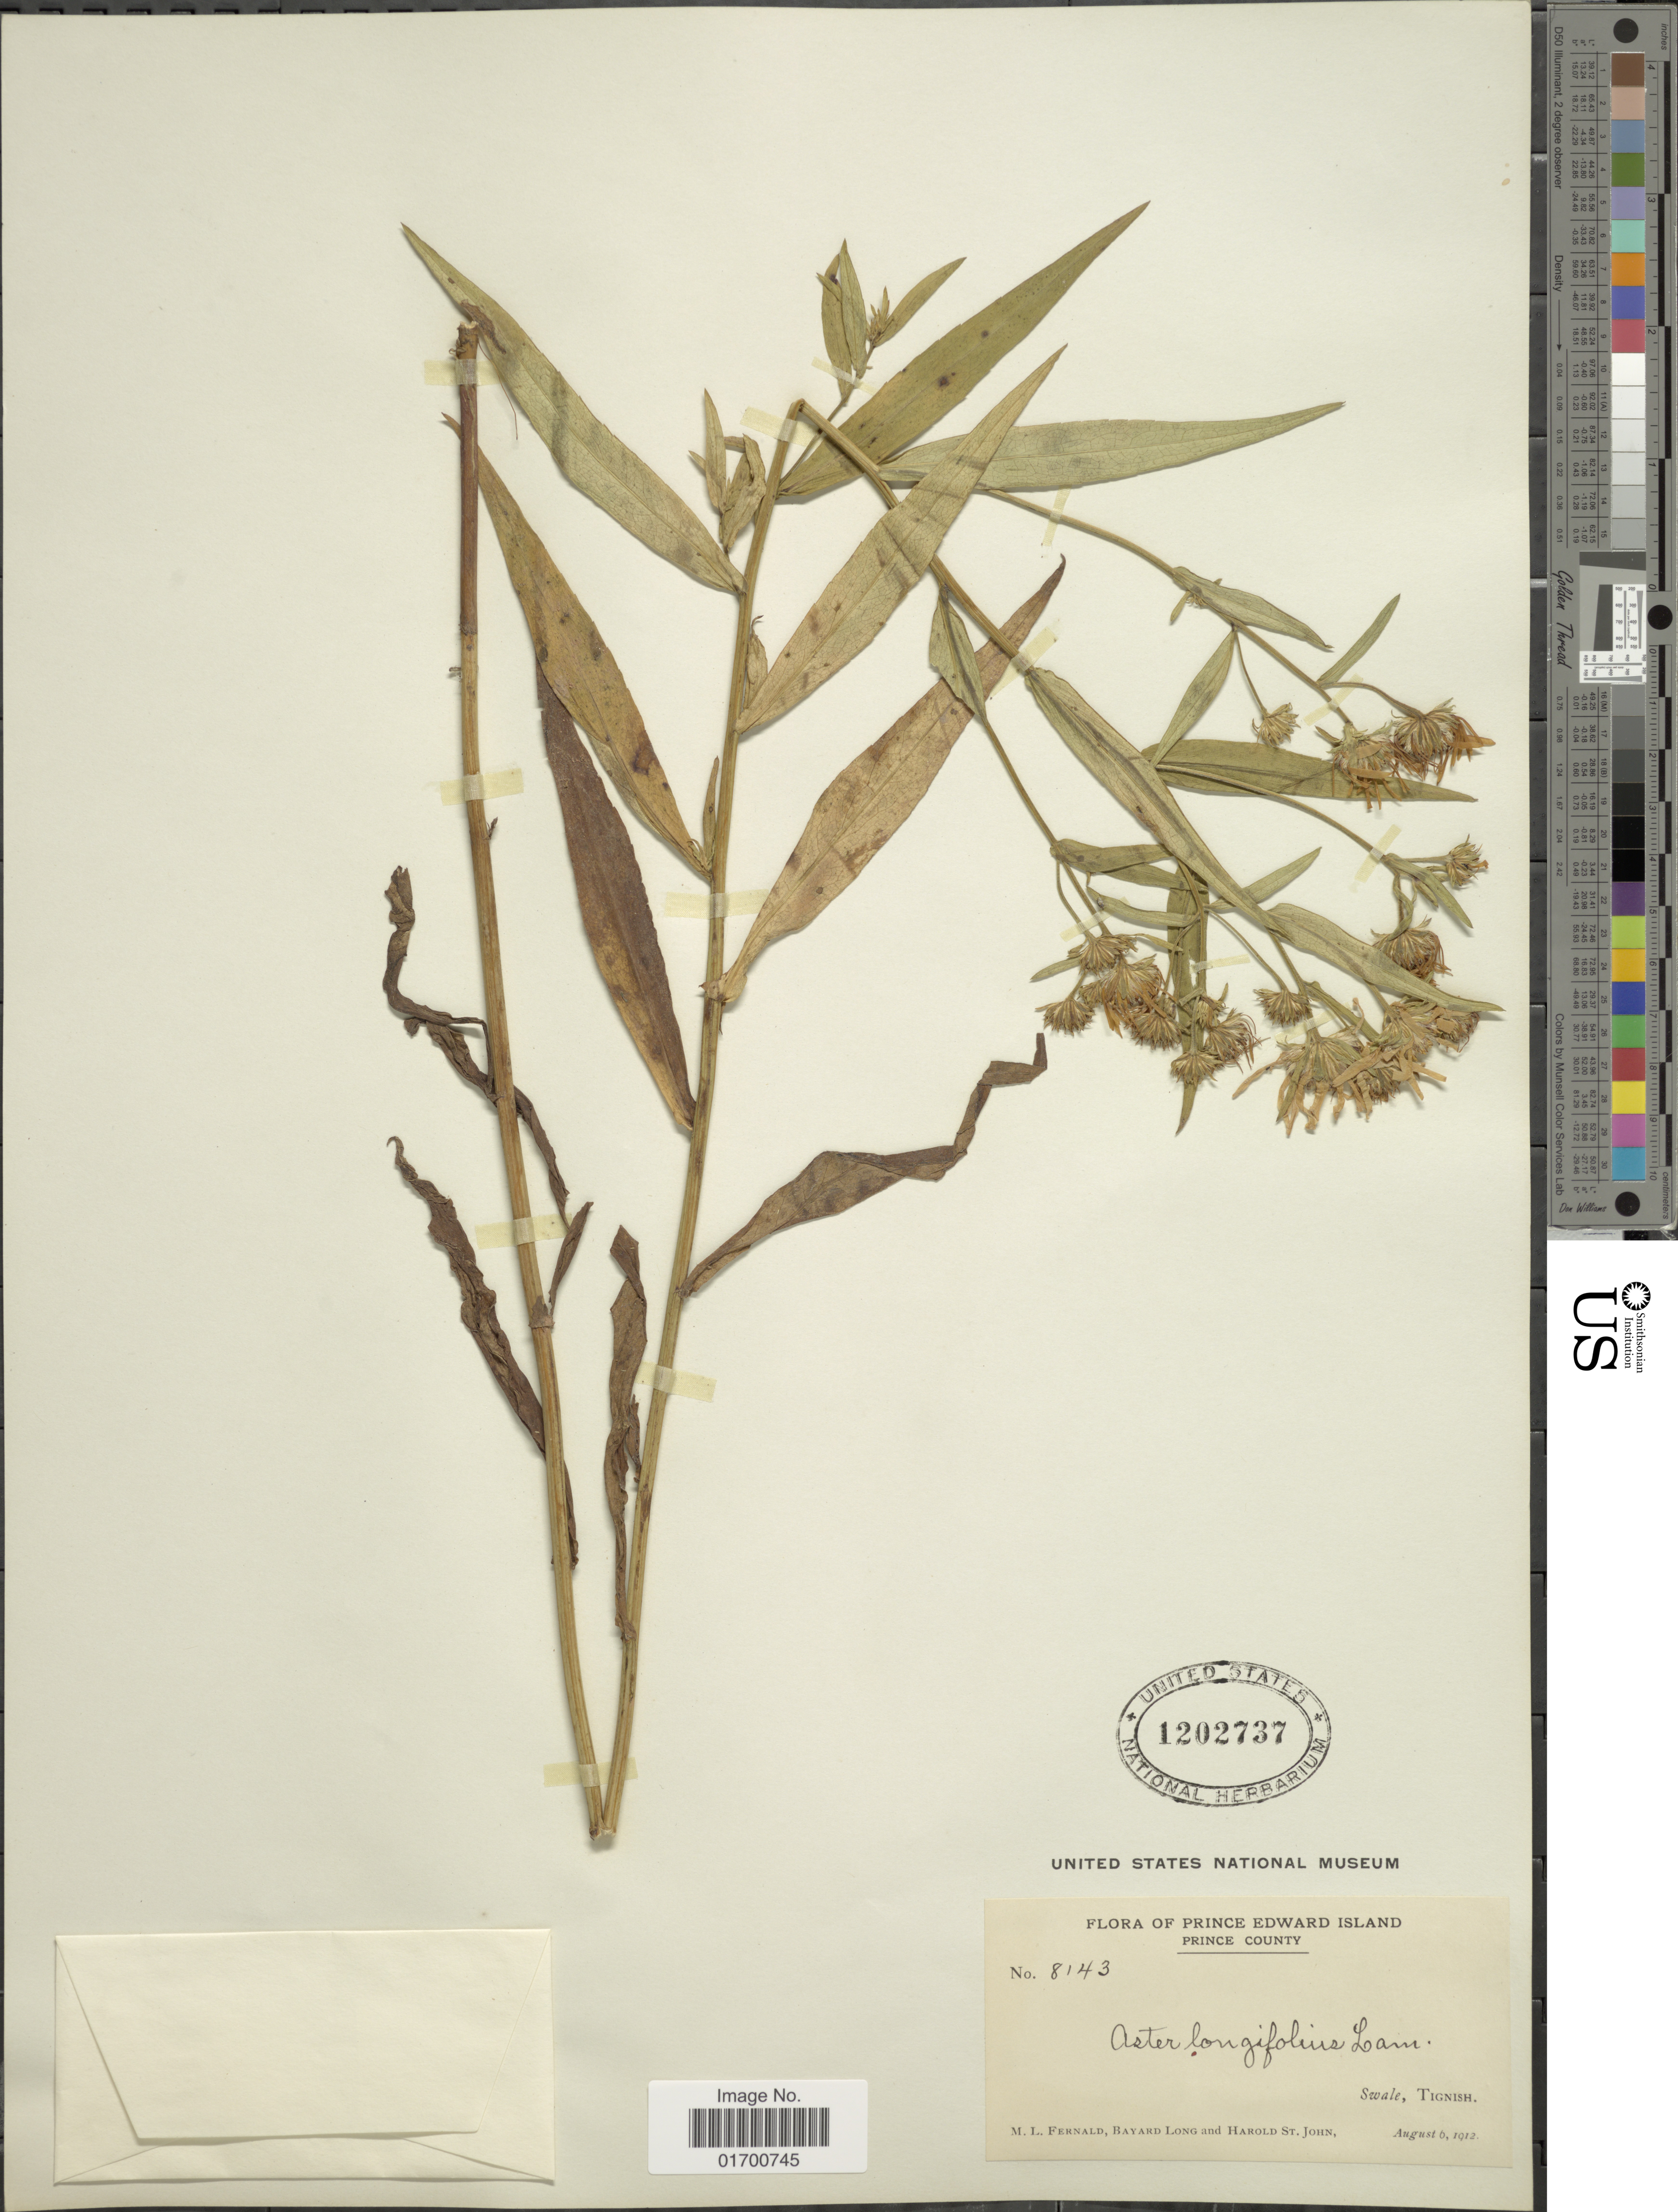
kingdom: Plantae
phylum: Tracheophyta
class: Magnoliopsida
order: Asterales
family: Asteraceae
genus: Symphyotrichum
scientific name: Symphyotrichum longifolium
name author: (Lam.) G.L. Nesom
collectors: M. L. Fernald, B. Long & H. St. John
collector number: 8143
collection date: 1912-08-06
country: Canada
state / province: Prince Edward Island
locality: Prince County, Swale, Tignish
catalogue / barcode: US 1202737